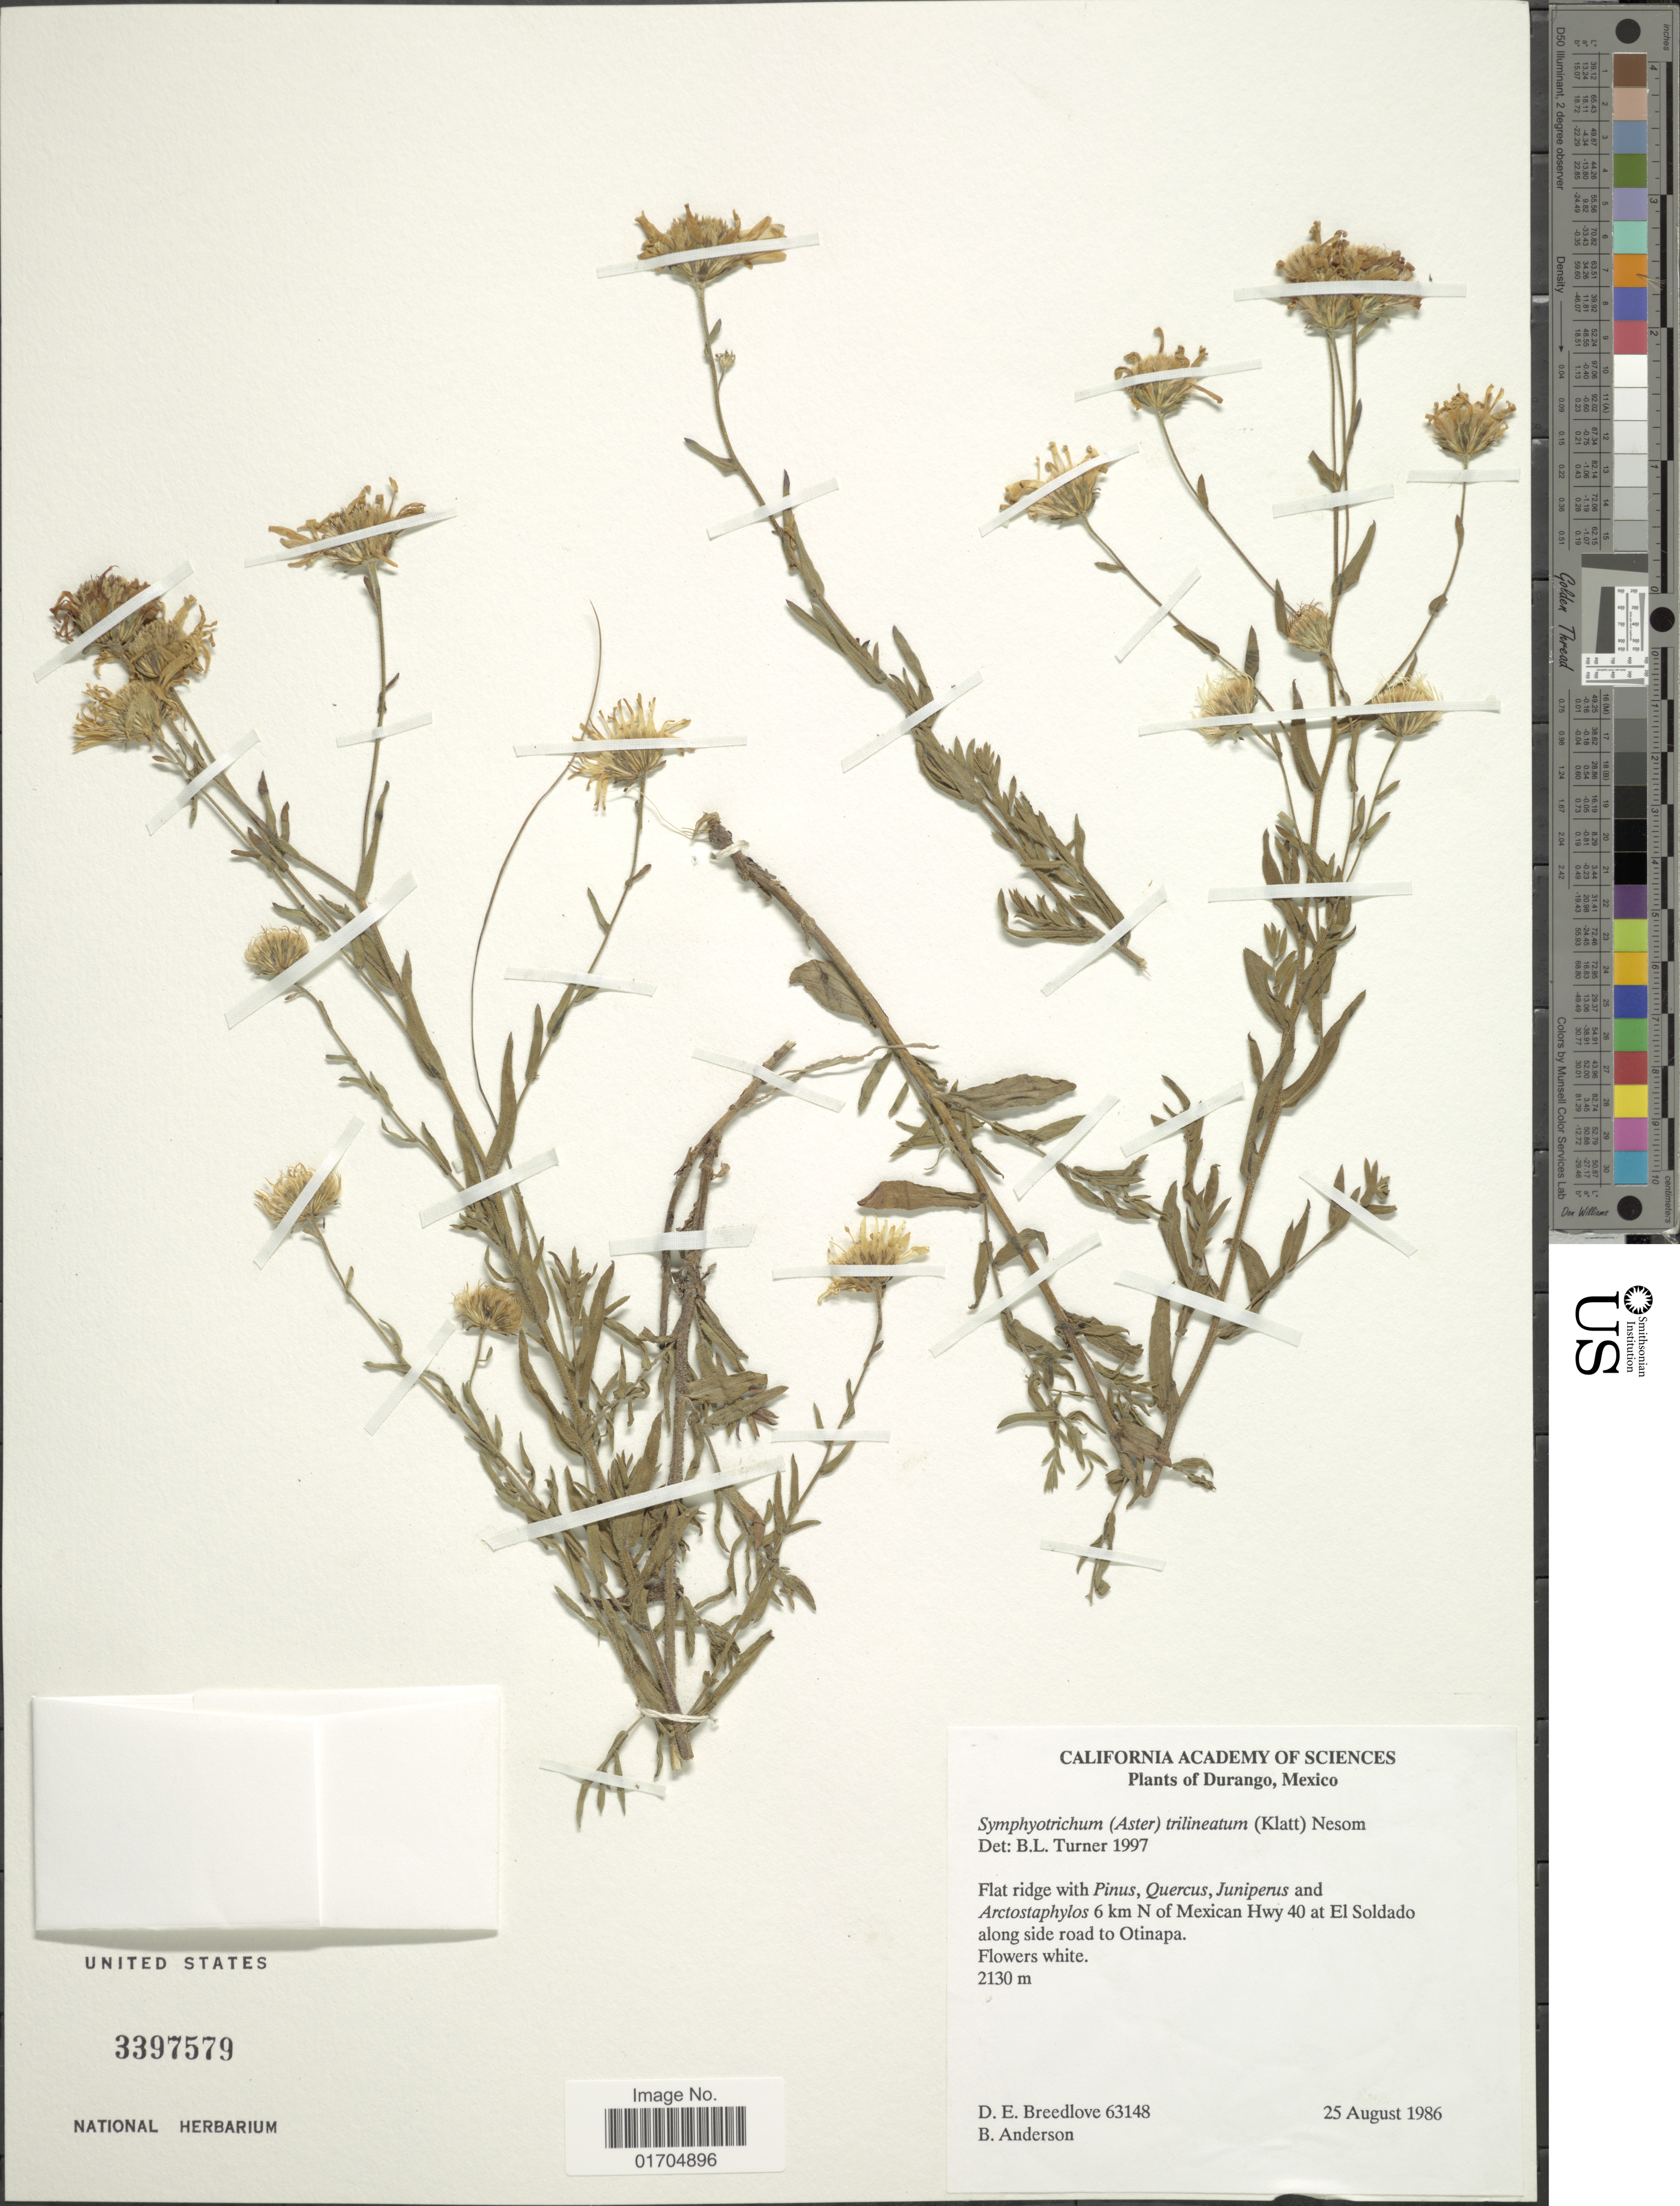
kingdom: Plantae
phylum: Tracheophyta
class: Magnoliopsida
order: Asterales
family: Asteraceae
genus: Symphyotrichum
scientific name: Symphyotrichum trilineatum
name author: (Sch. Bip. ex Klatt) G.L. Nesom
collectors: D. E. Breedlove & B. Anderson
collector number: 63148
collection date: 1986-08-25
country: Mexico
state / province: Durango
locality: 6 km N of Mexican Hwy 40 at El Soldado along side road to Otinapa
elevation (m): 2130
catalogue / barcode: US 3397579